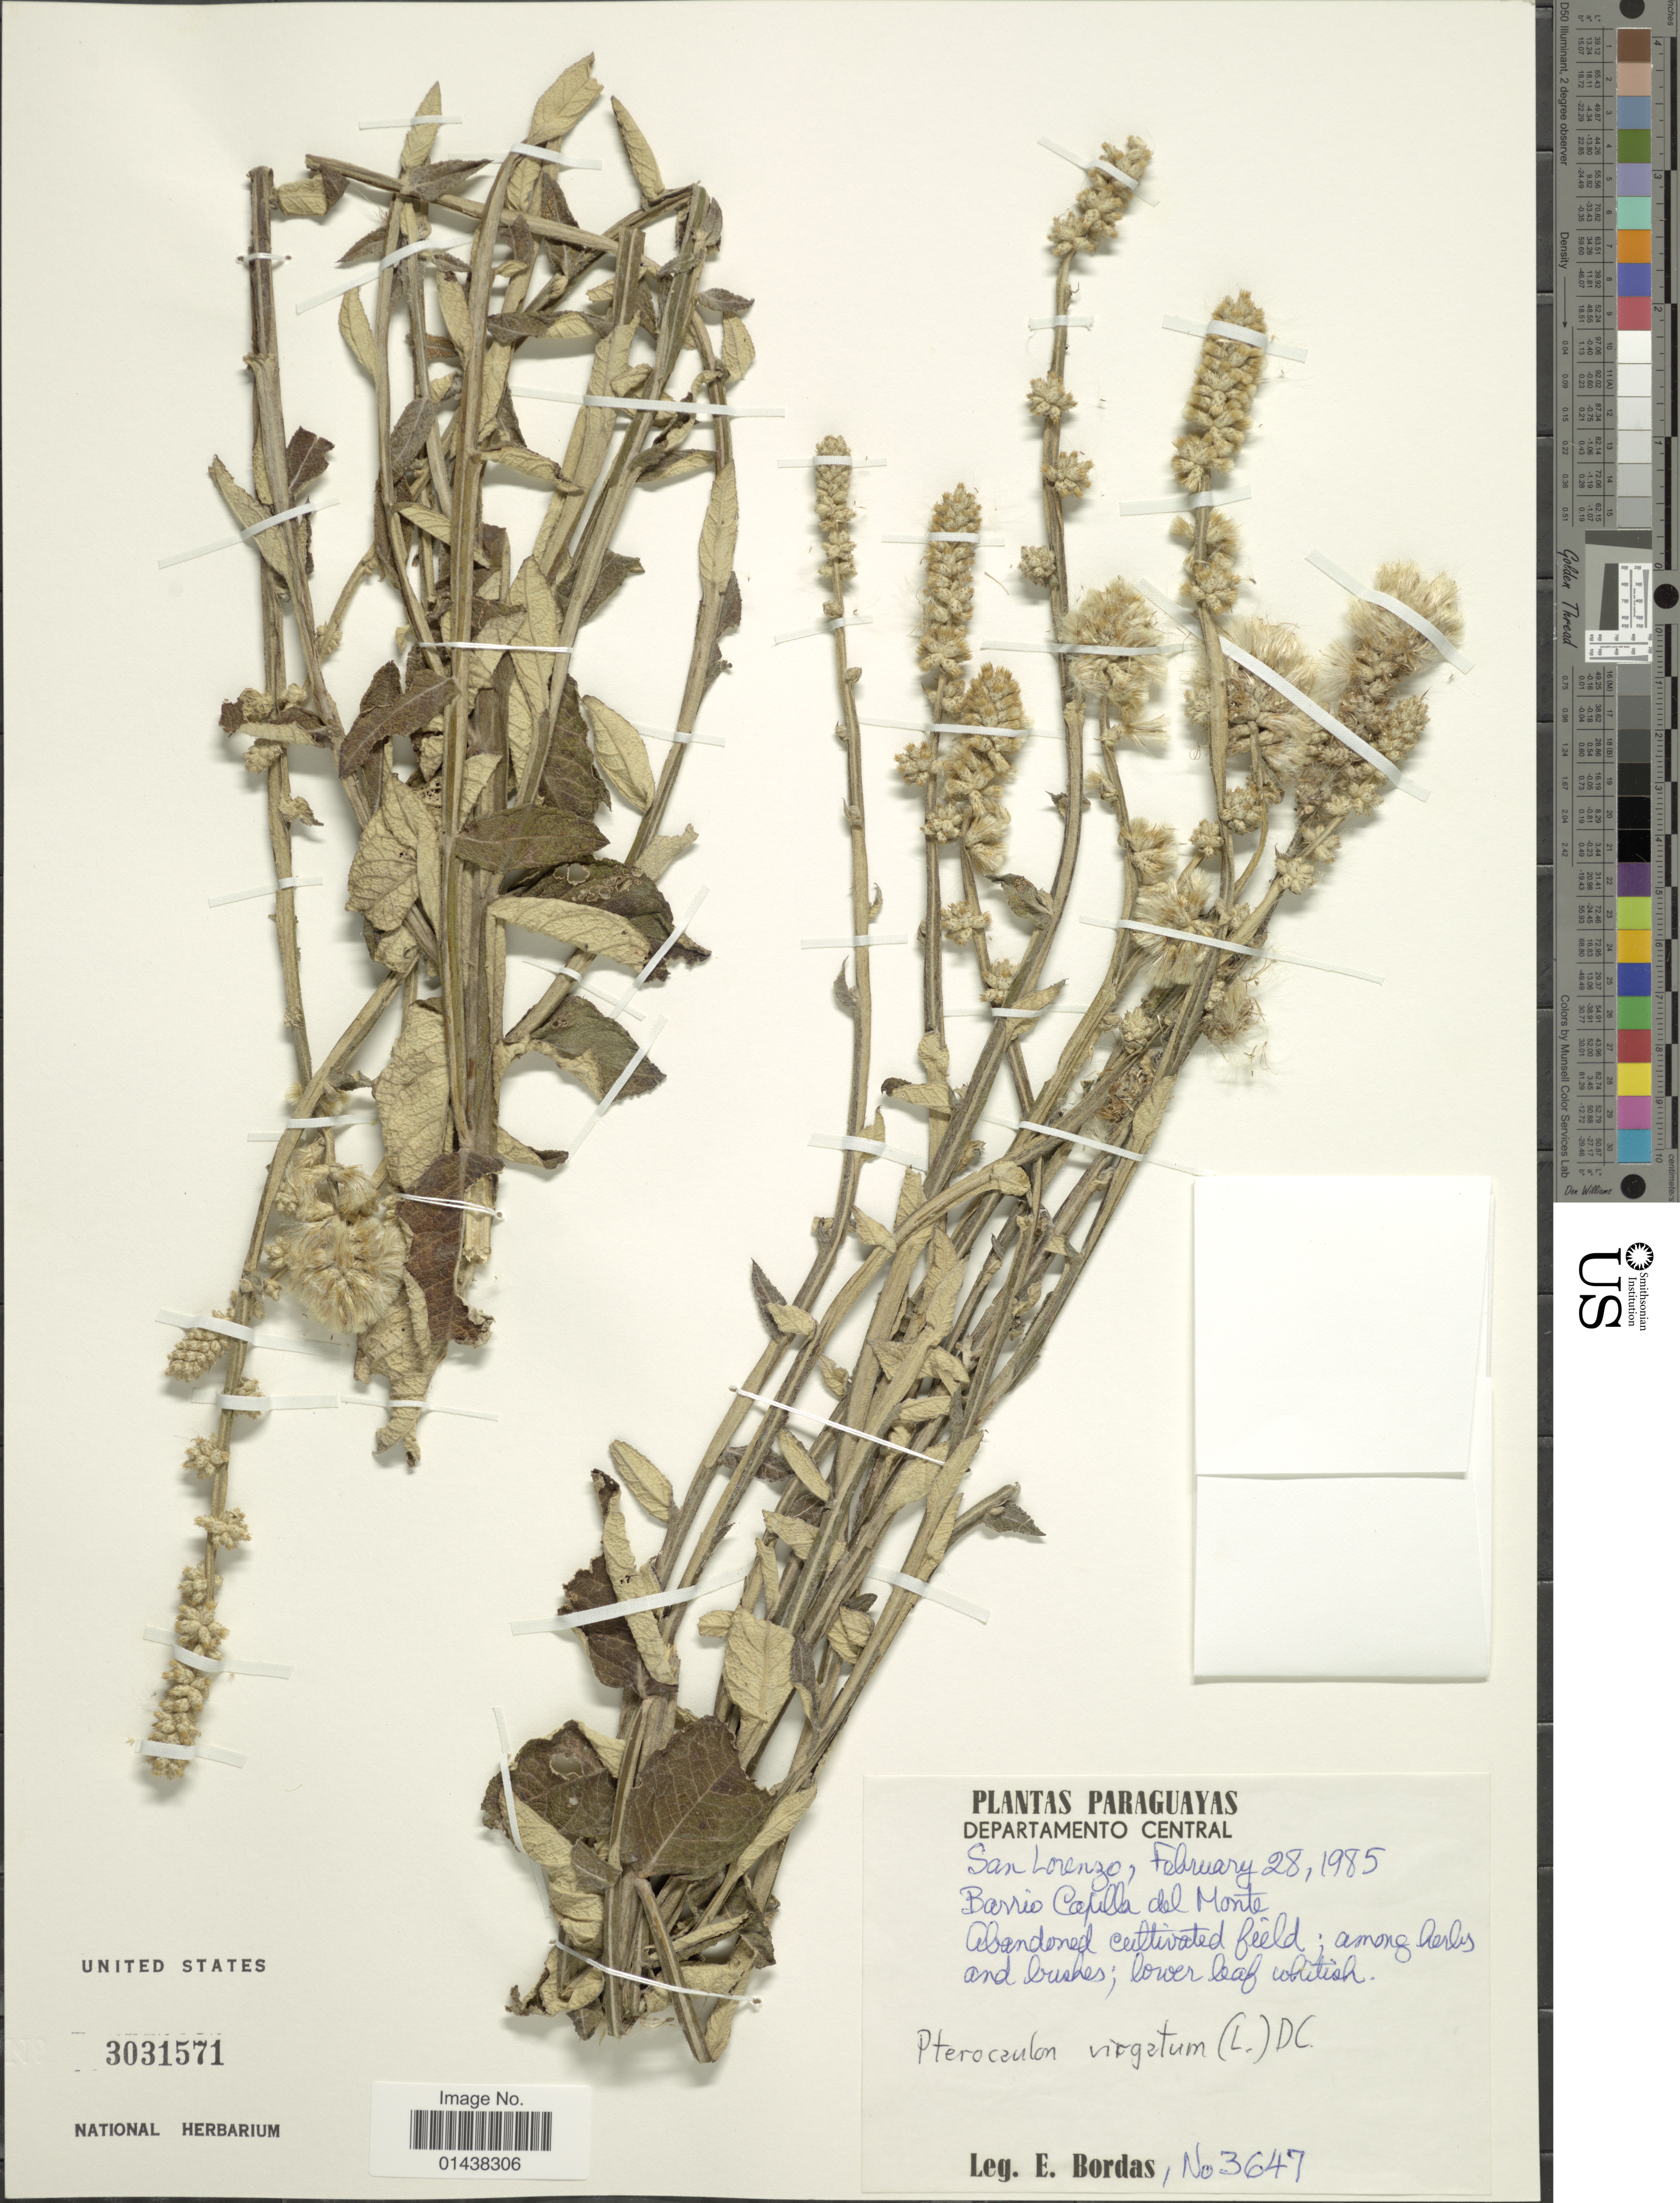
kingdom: Plantae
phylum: Tracheophyta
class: Magnoliopsida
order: Asterales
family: Asteraceae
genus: Pterocaulon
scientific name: Pterocaulon virgatum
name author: (L.) DC.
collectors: E. Bordas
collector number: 3647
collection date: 1985-02-28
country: Paraguay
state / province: Central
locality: San Lorenzo, Barrio Capilla del Monte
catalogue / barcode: US 3031571